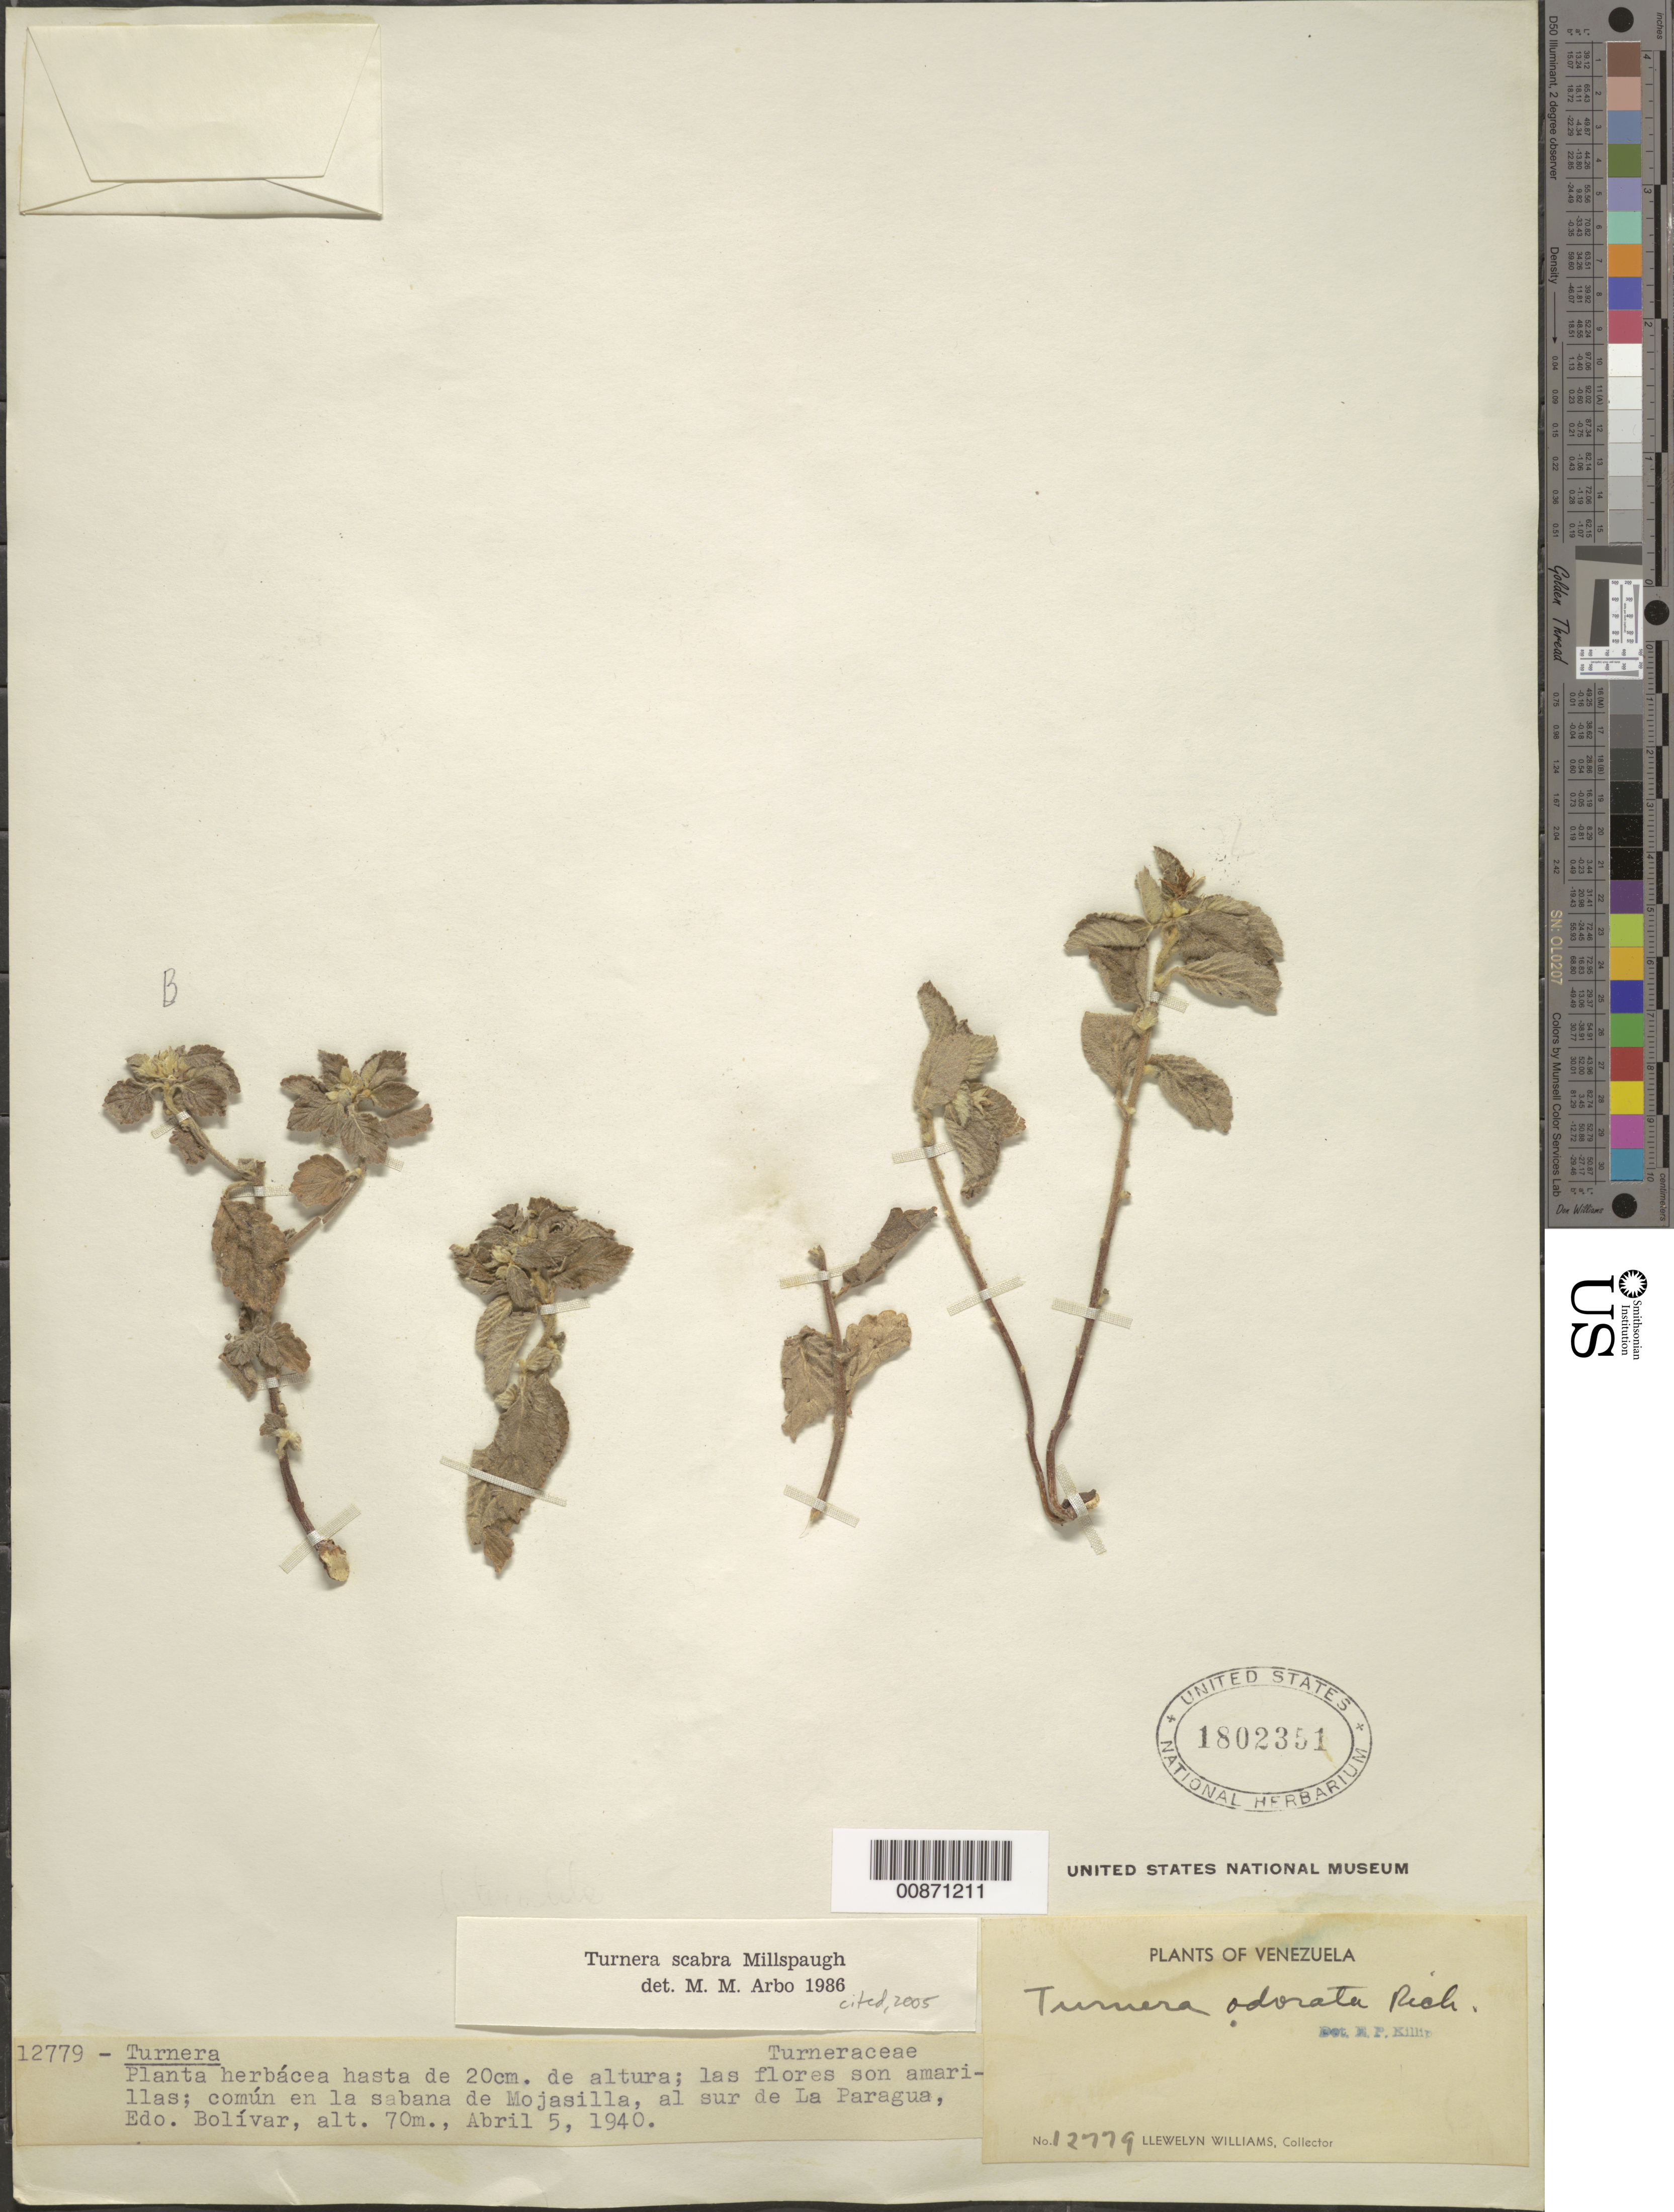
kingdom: Plantae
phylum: Tracheophyta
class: Magnoliopsida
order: Malpighiales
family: Turneraceae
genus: Turnera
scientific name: Turnera scabra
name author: Millsp.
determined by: Arbo, M. M.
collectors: Ll. Williams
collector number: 12779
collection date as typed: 5-Apr-40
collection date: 1940-04-05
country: Venezuela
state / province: Bolívar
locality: La Mojasilla, al sur de La Paragua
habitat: Sabana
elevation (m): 70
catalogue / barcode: US 1802351